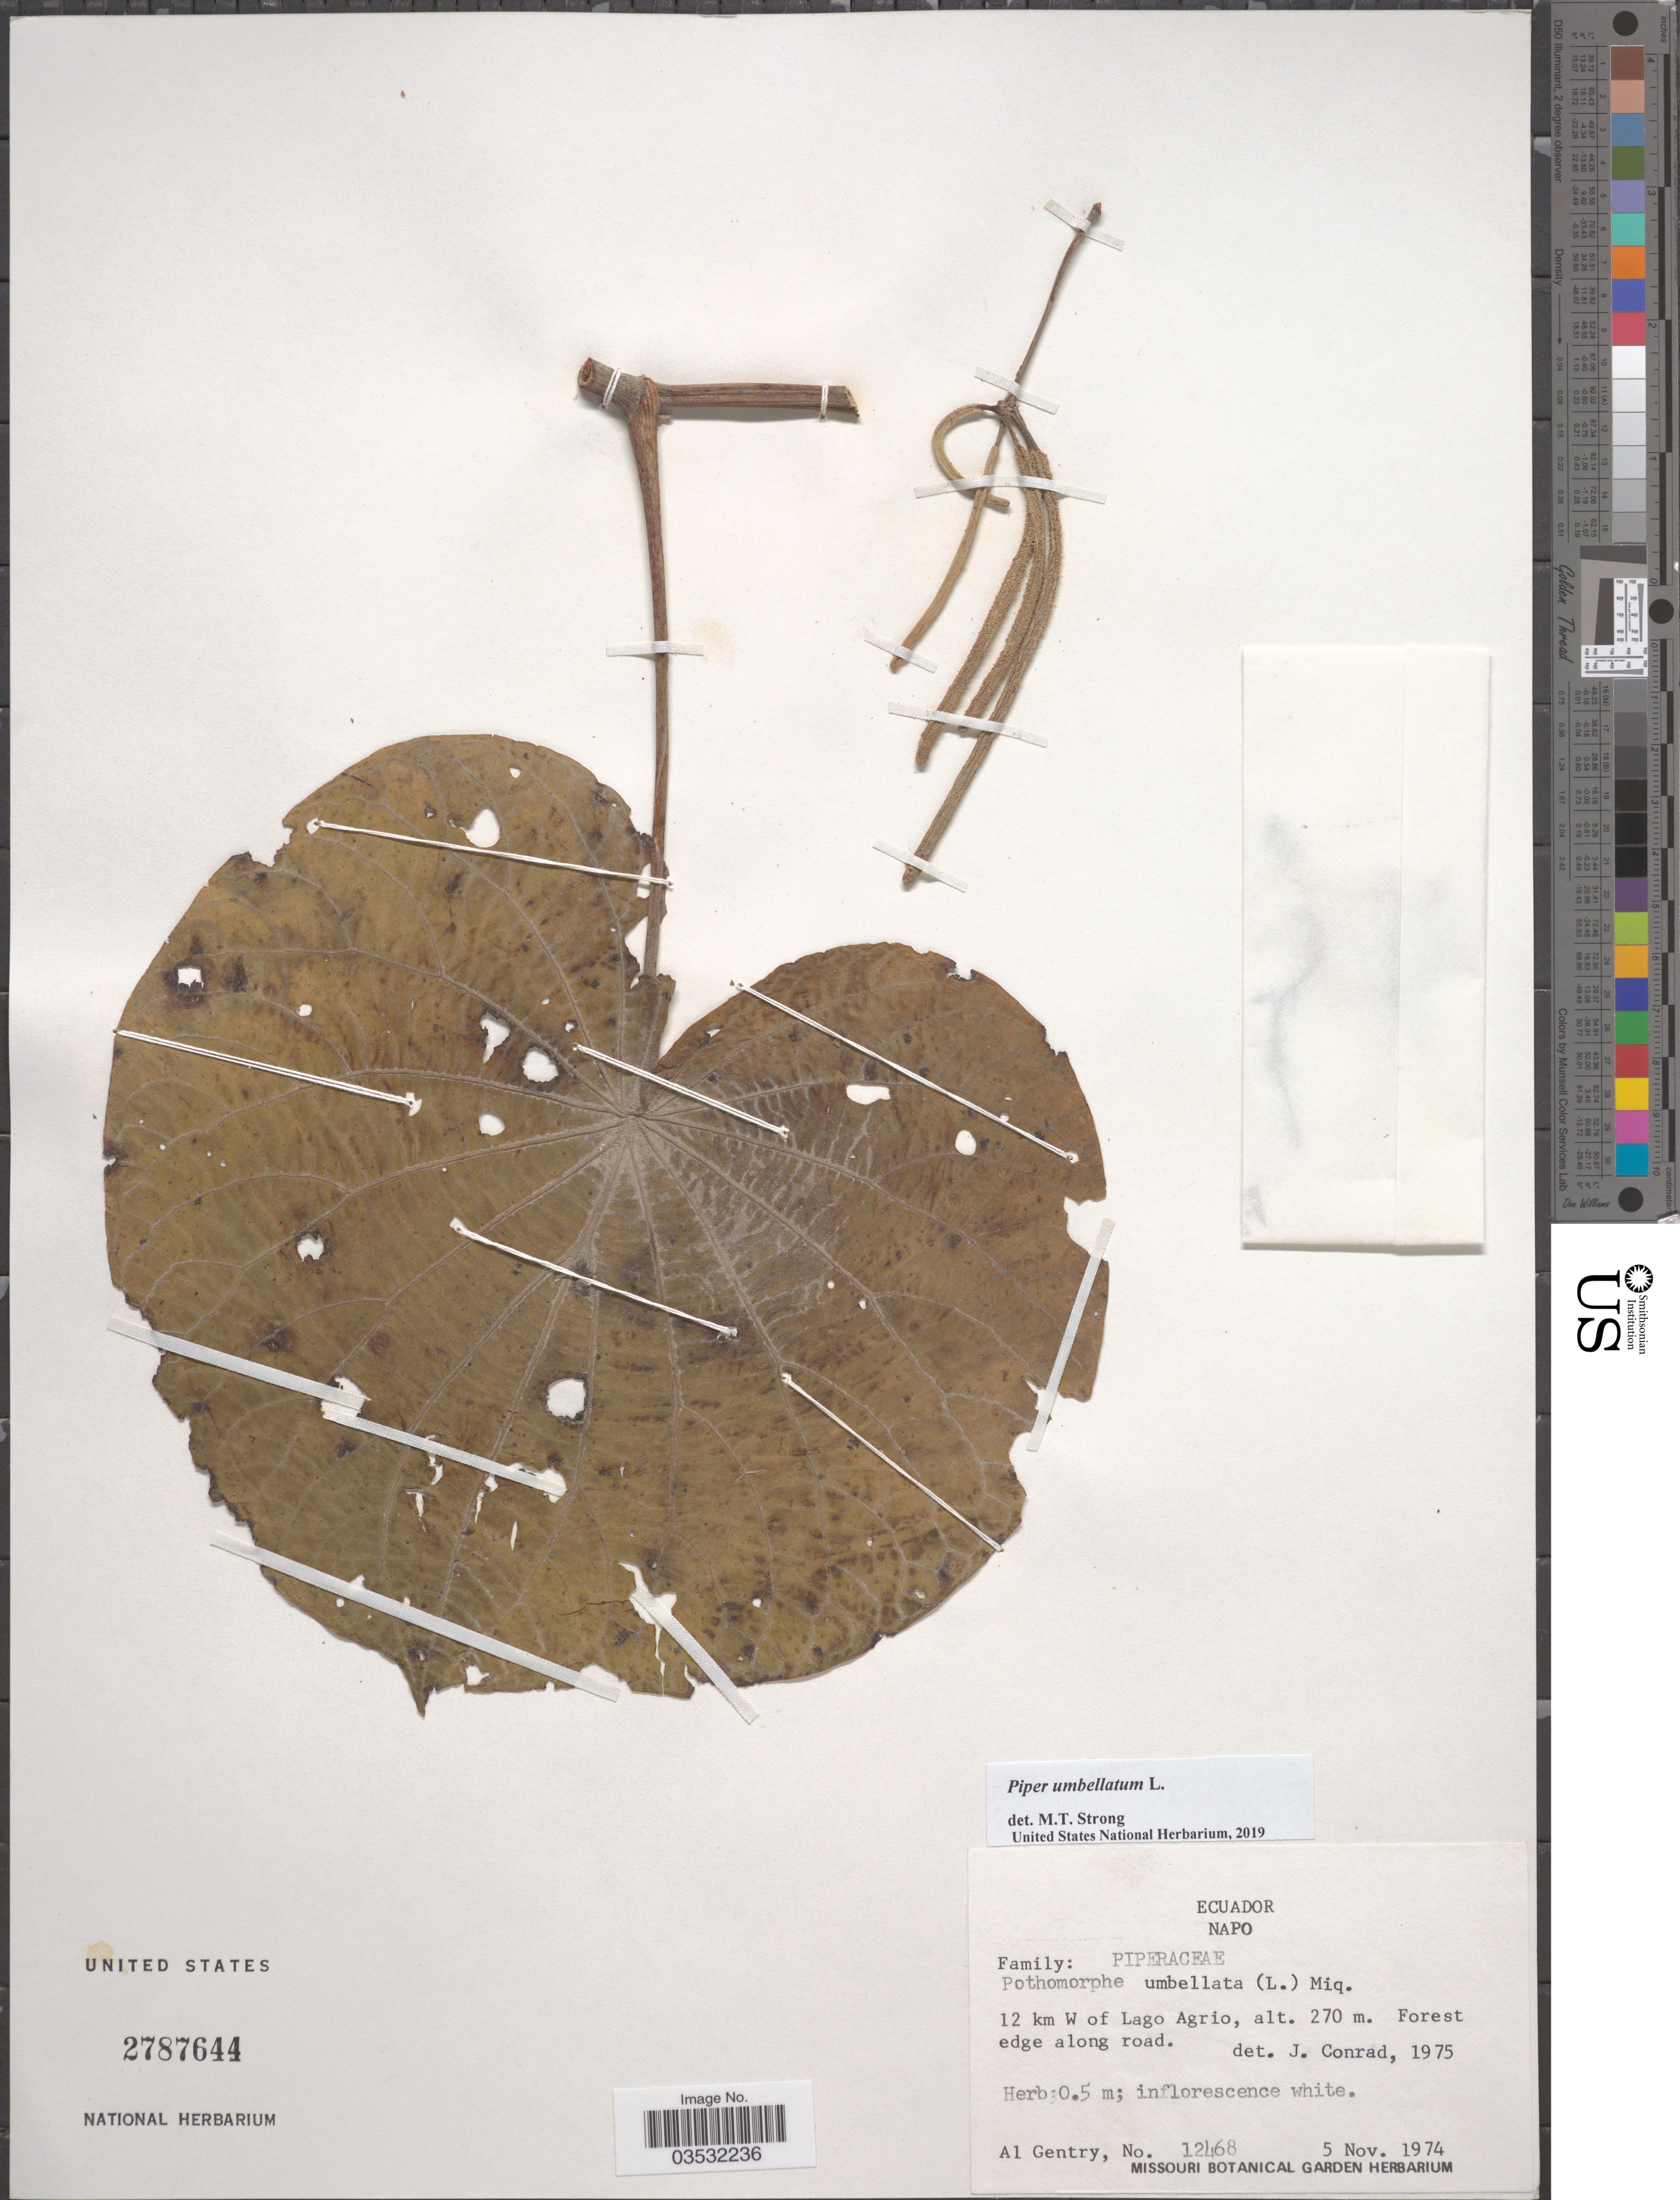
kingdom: Plantae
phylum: Tracheophyta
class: Magnoliopsida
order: Piperales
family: Piperaceae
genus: Piper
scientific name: Piper umbellatum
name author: L.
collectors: A. H. Gentry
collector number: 12468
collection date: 1974-11-05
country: Ecuador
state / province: Napo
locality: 12 km W of Lago Agrio.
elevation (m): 270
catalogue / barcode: US 2787644